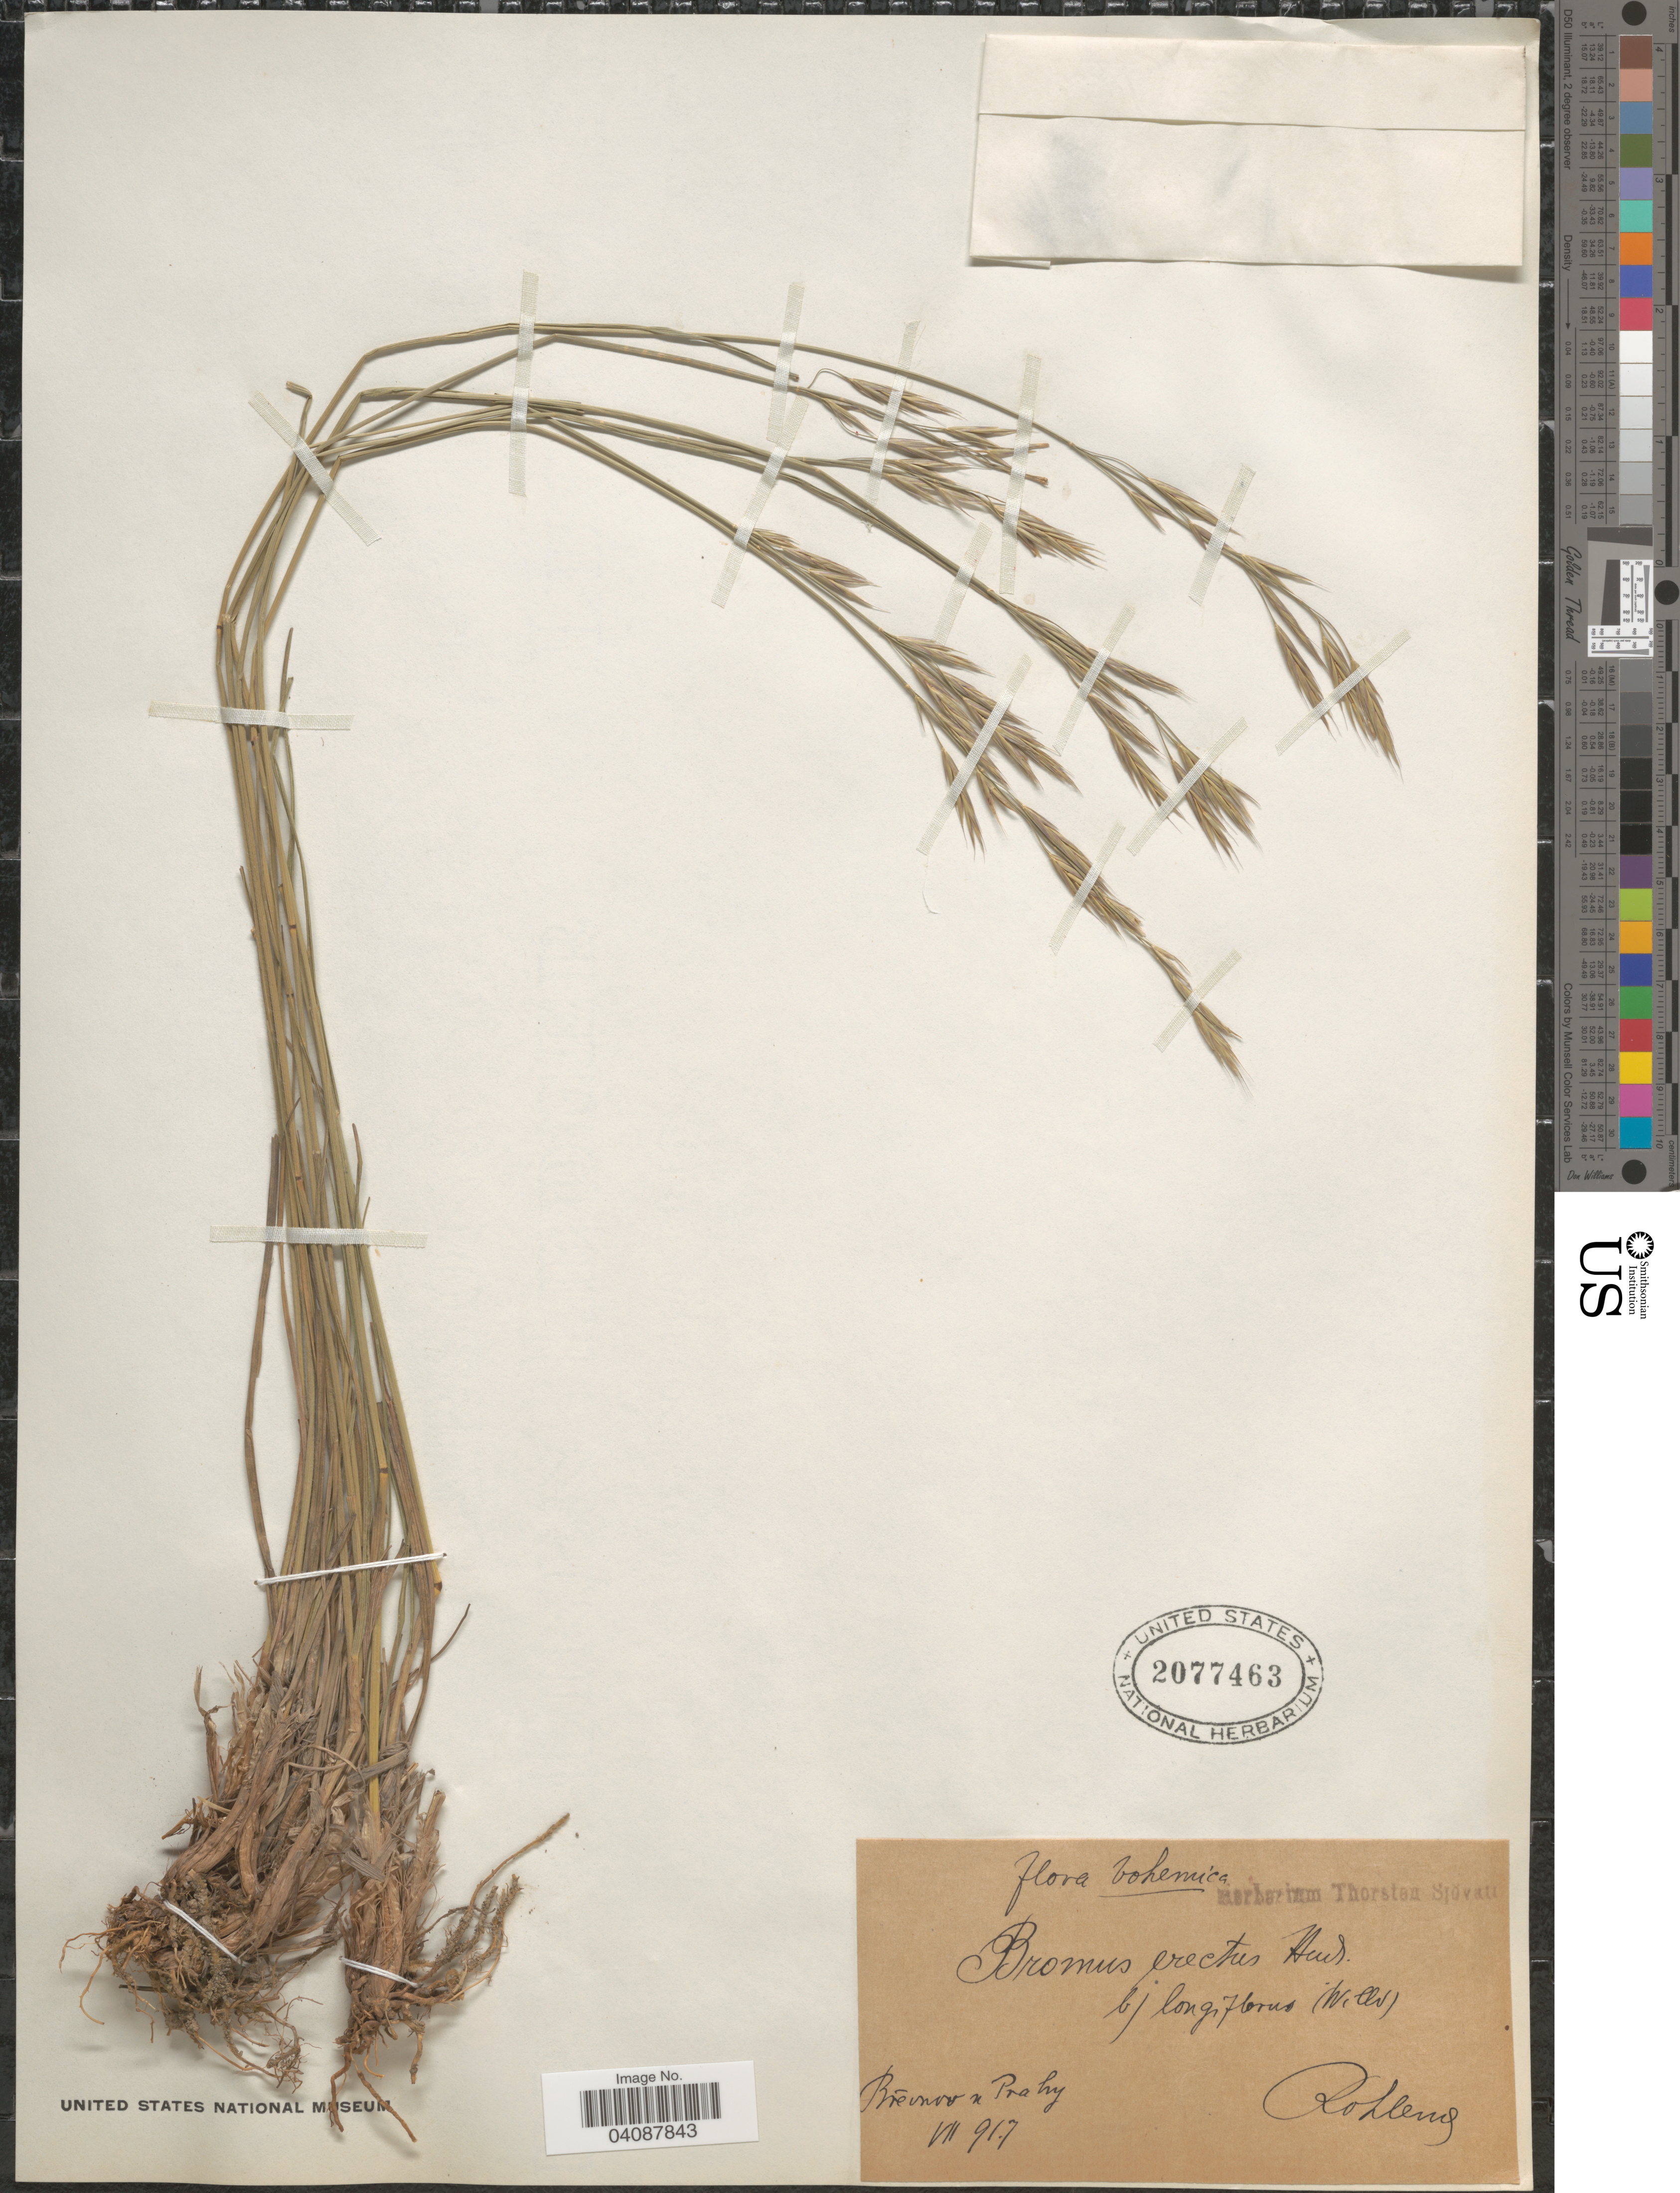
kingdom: Plantae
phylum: Tracheophyta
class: Liliopsida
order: Poales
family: Poaceae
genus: Bromus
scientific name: Bromus erectus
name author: Huds.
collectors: Rohlena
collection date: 1917-07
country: Czechia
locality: Bohemica. Brévnov n Prahy.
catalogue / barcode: US 2077463